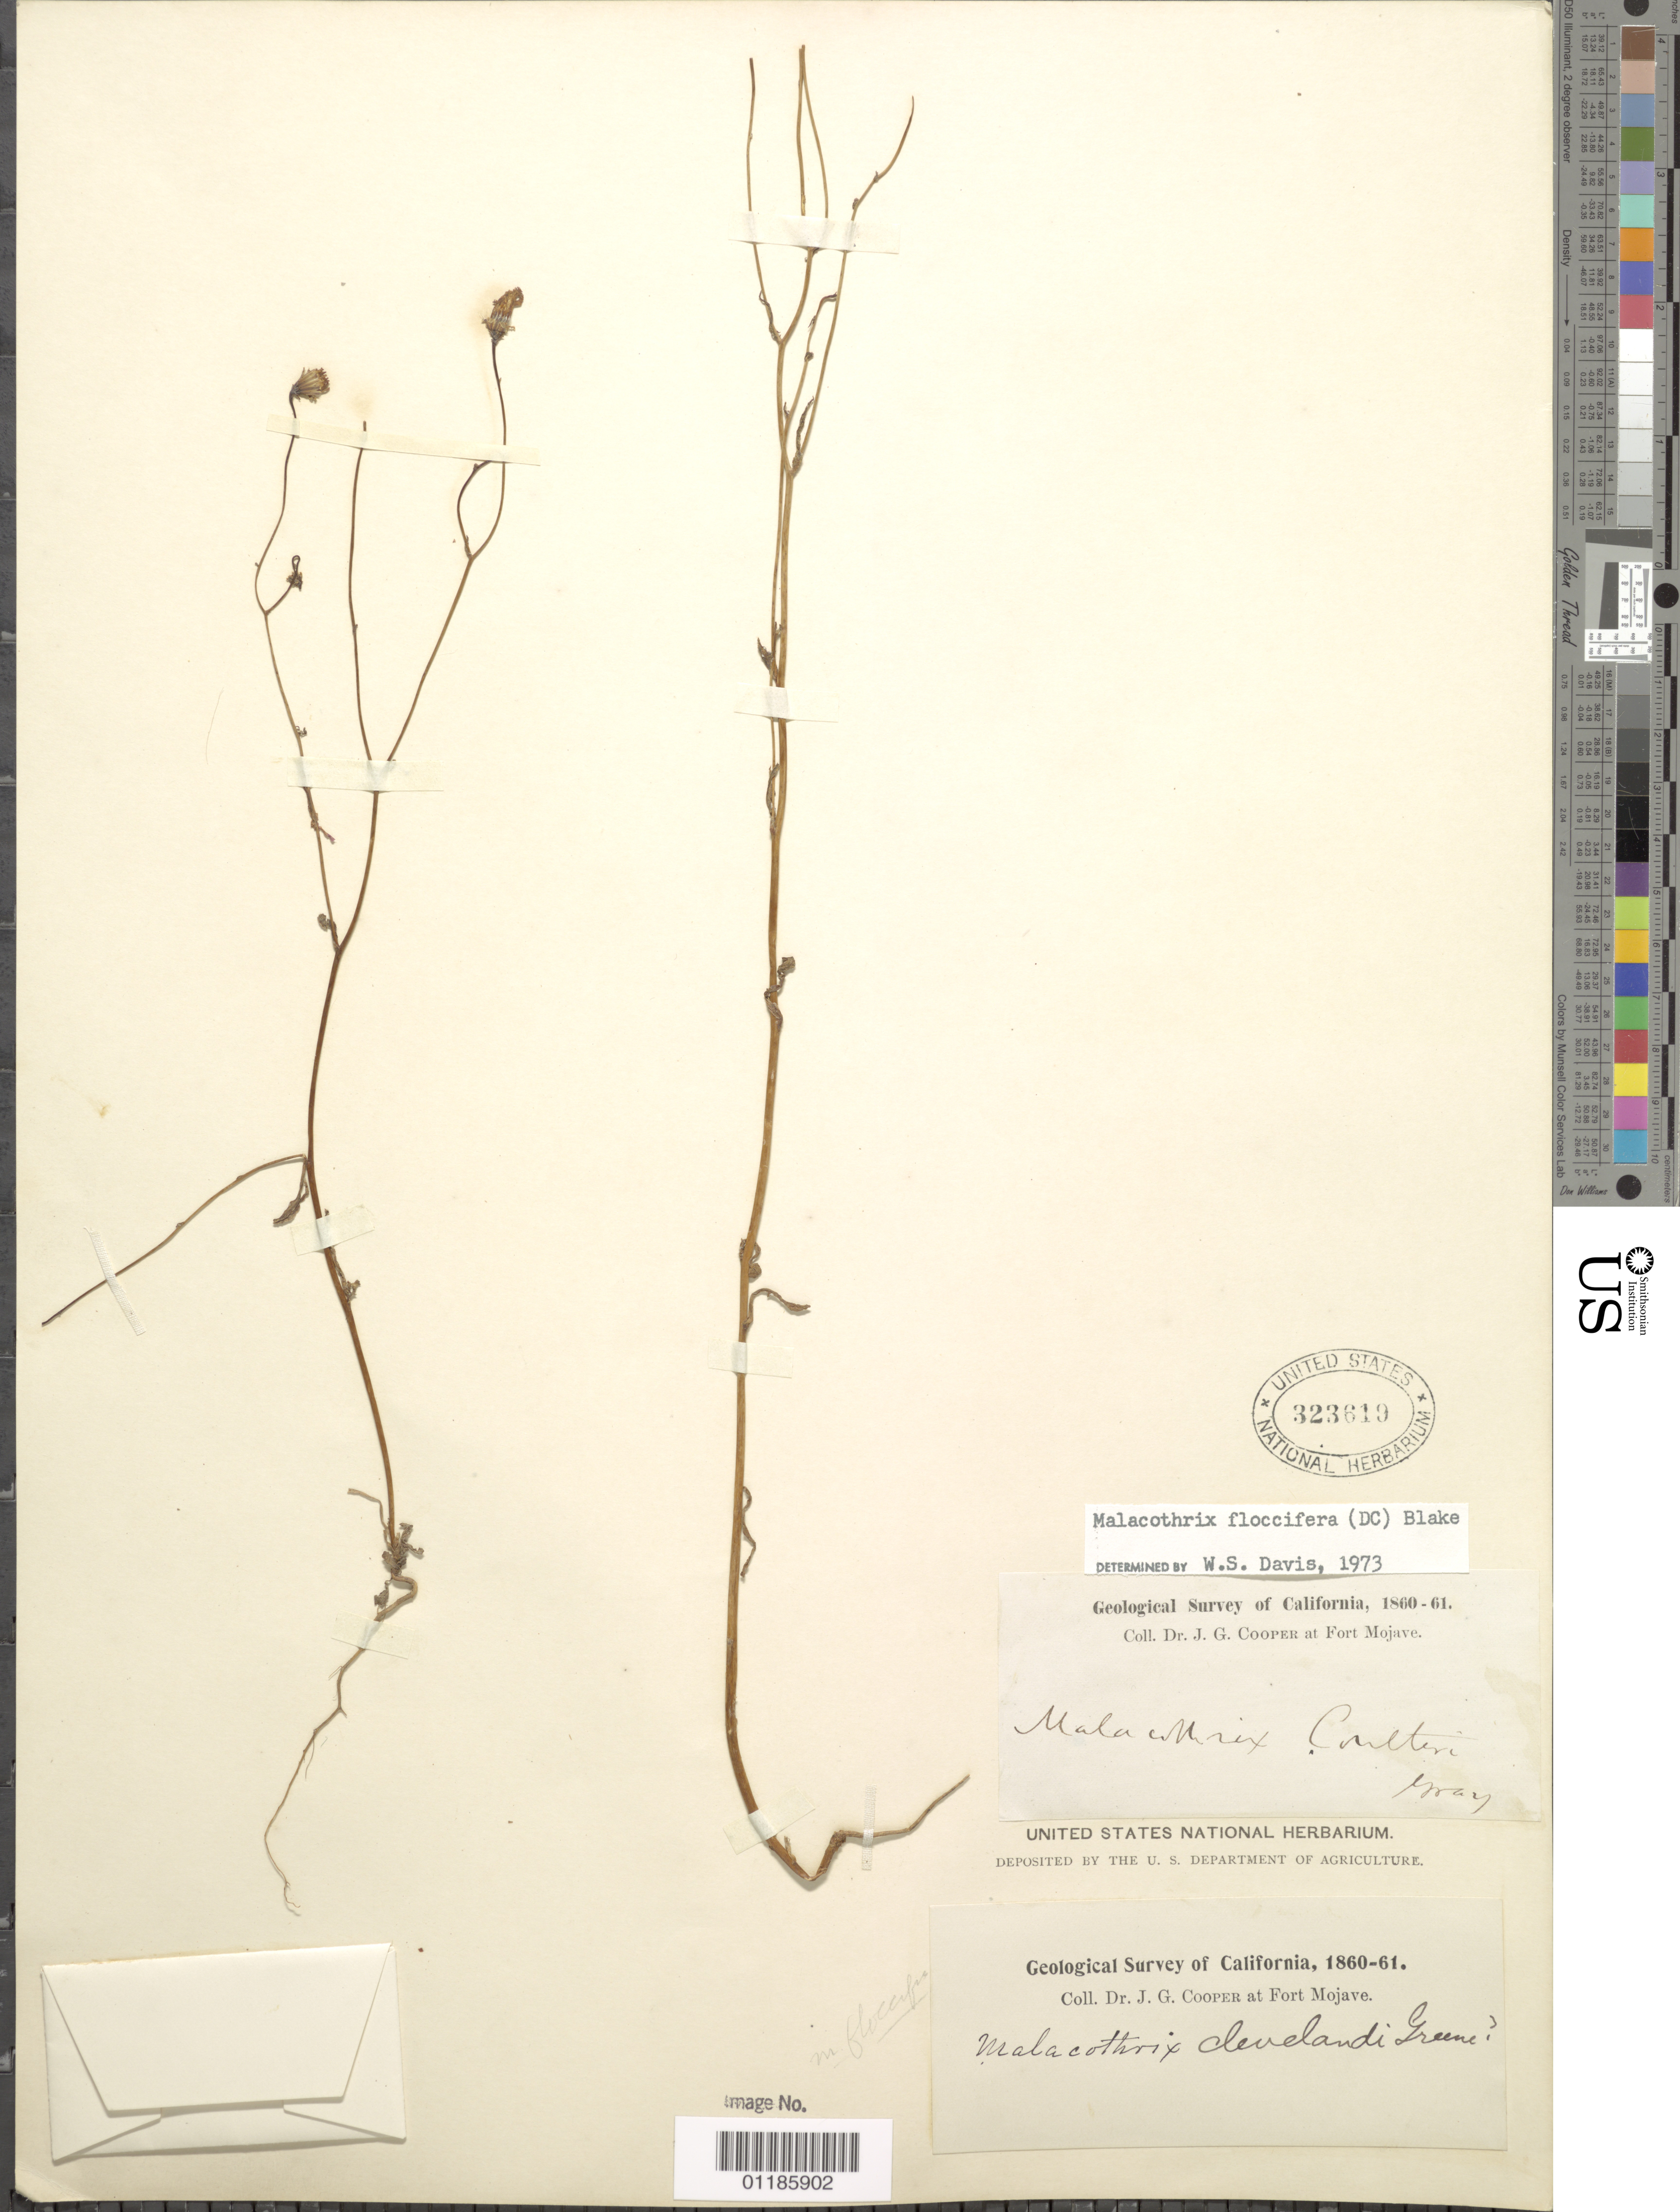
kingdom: Plantae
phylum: Tracheophyta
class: Magnoliopsida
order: Asterales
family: Asteraceae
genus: Malacothrix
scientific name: Malacothrix floccifera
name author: (DC.) S.F. Blake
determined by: Davis, W. S.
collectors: J. G. Cooper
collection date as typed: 1860 to -- --- 1861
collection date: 1860/1861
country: United States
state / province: California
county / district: San Bernardino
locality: Fort Mojave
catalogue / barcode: US 323619